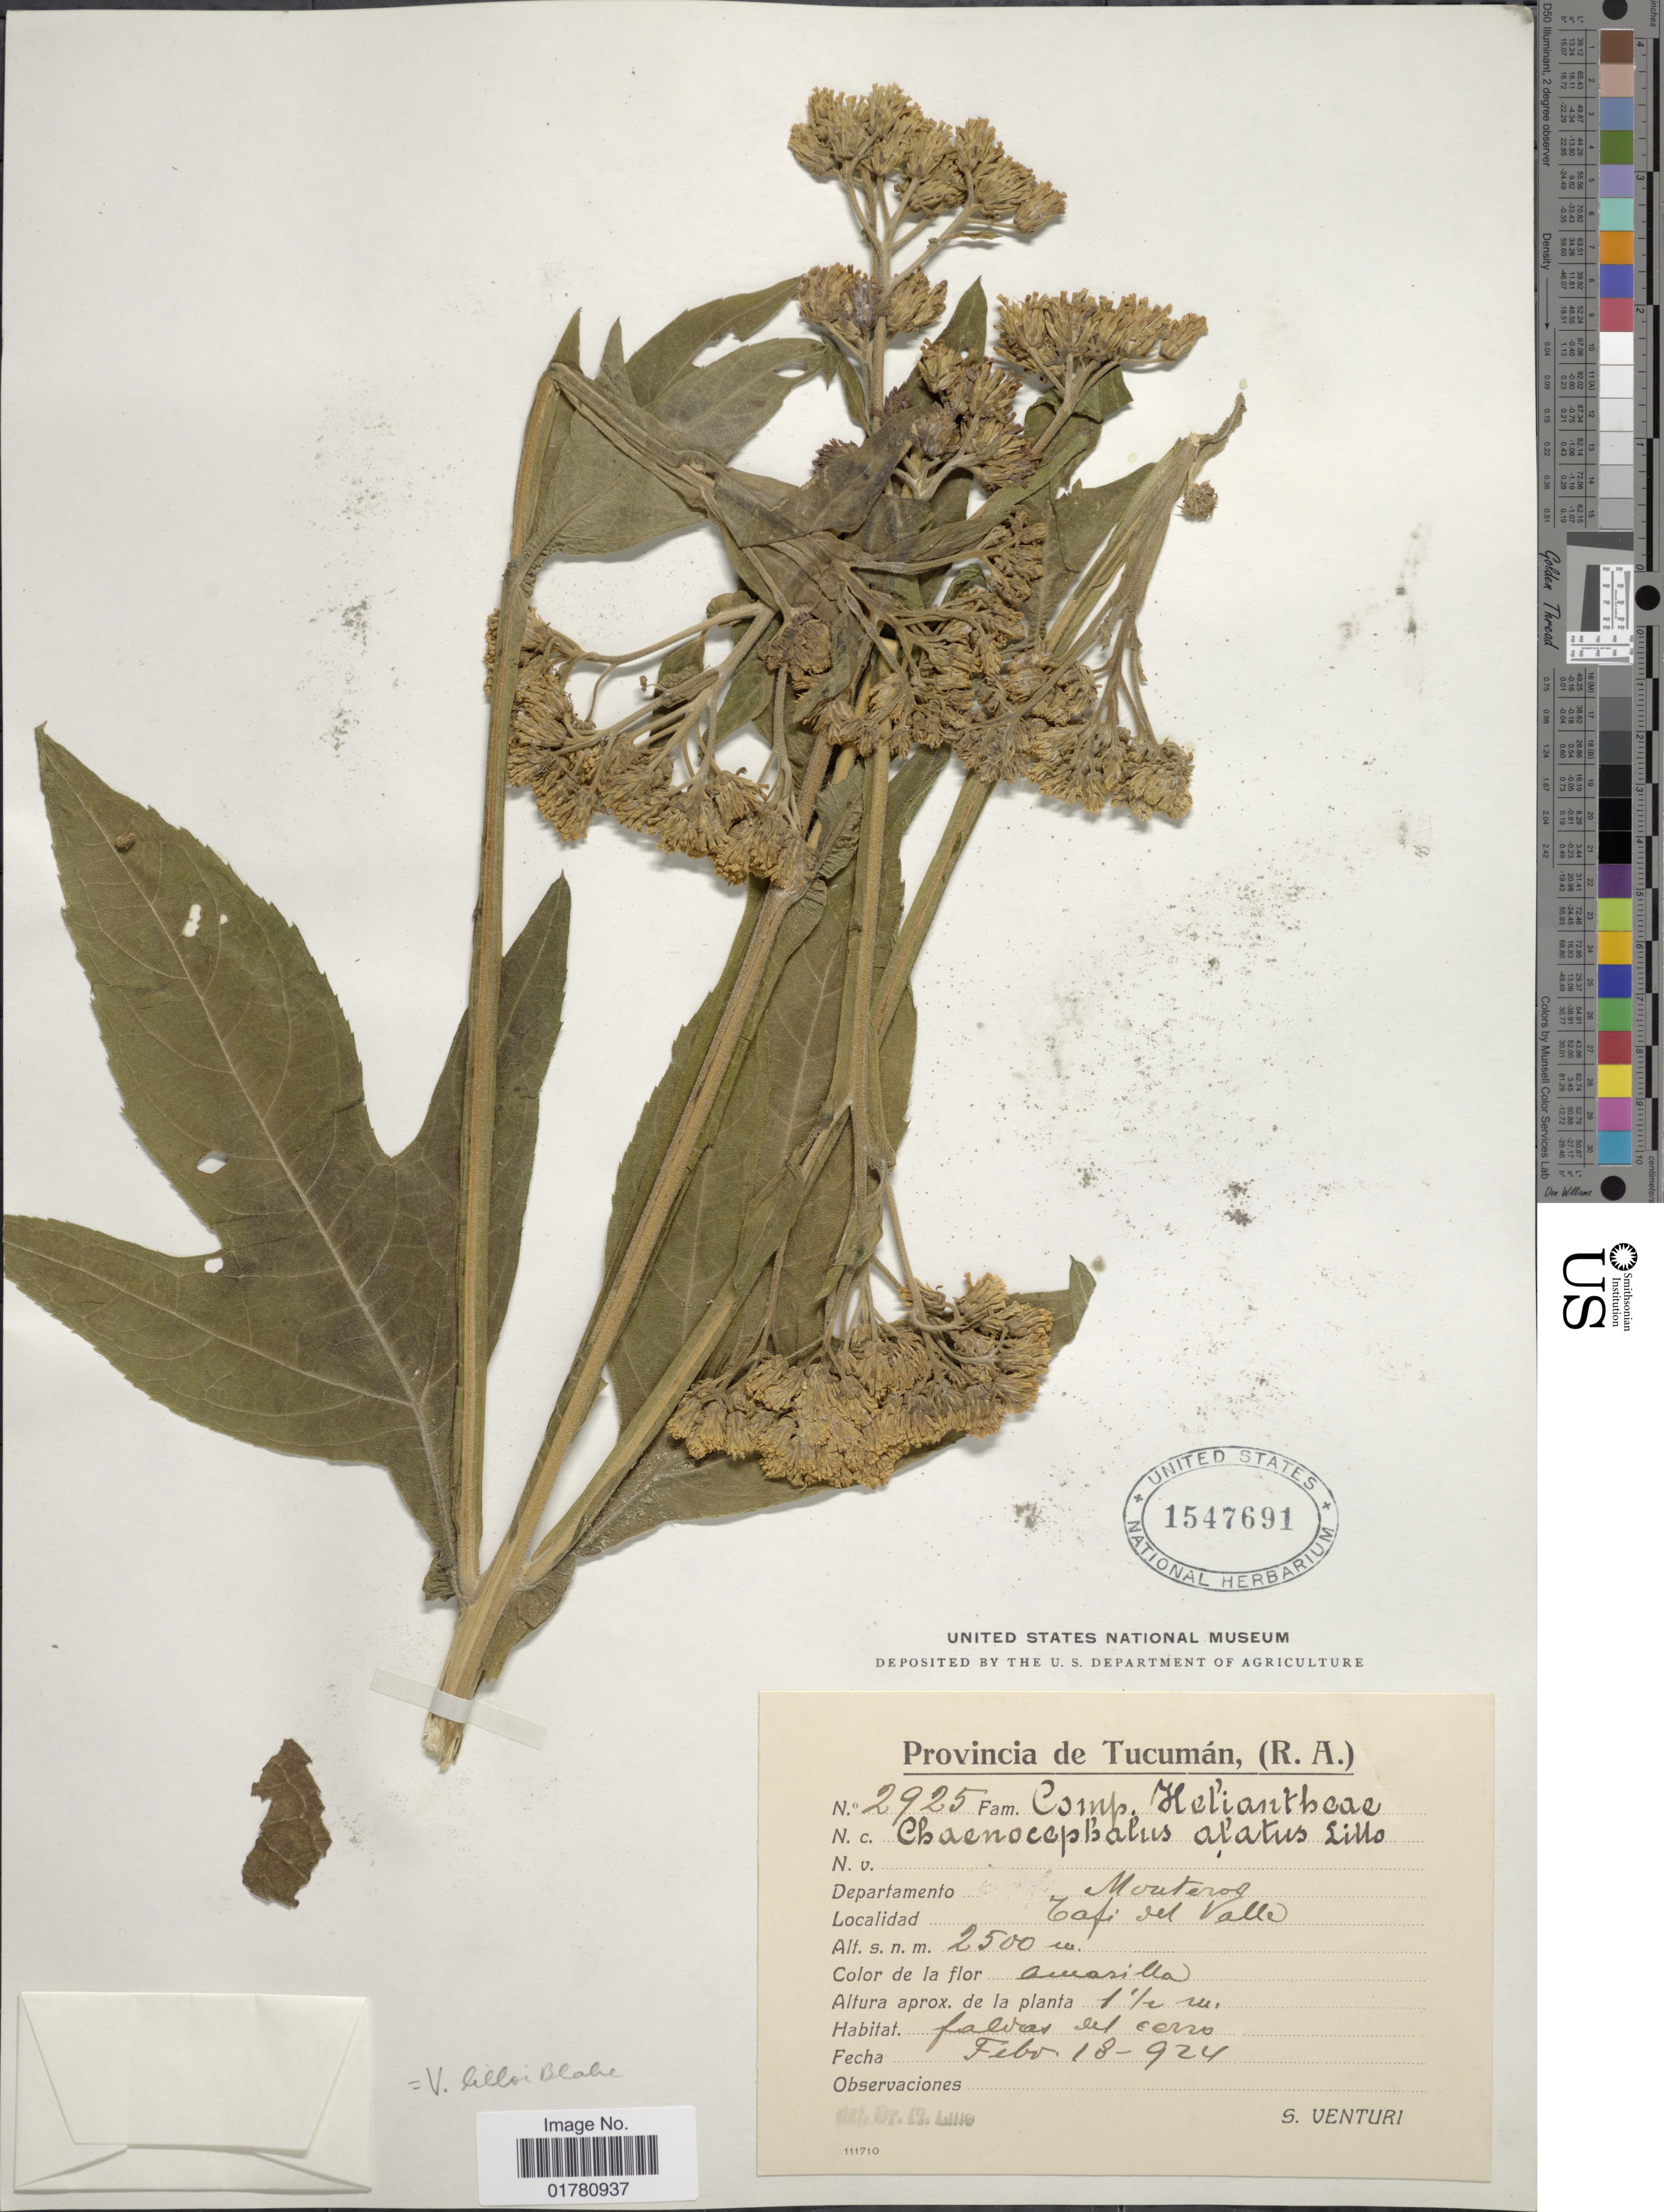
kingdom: Plantae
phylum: Tracheophyta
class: Magnoliopsida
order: Asterales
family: Asteraceae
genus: Verbesina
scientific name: Verbesina lilloi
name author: S.F. Blake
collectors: S. Venturi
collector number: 2925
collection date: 1924-02-18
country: Argentina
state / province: Tucuman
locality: Departamento Monteros, Tafi del Valle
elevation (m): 2500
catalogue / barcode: US 1547691